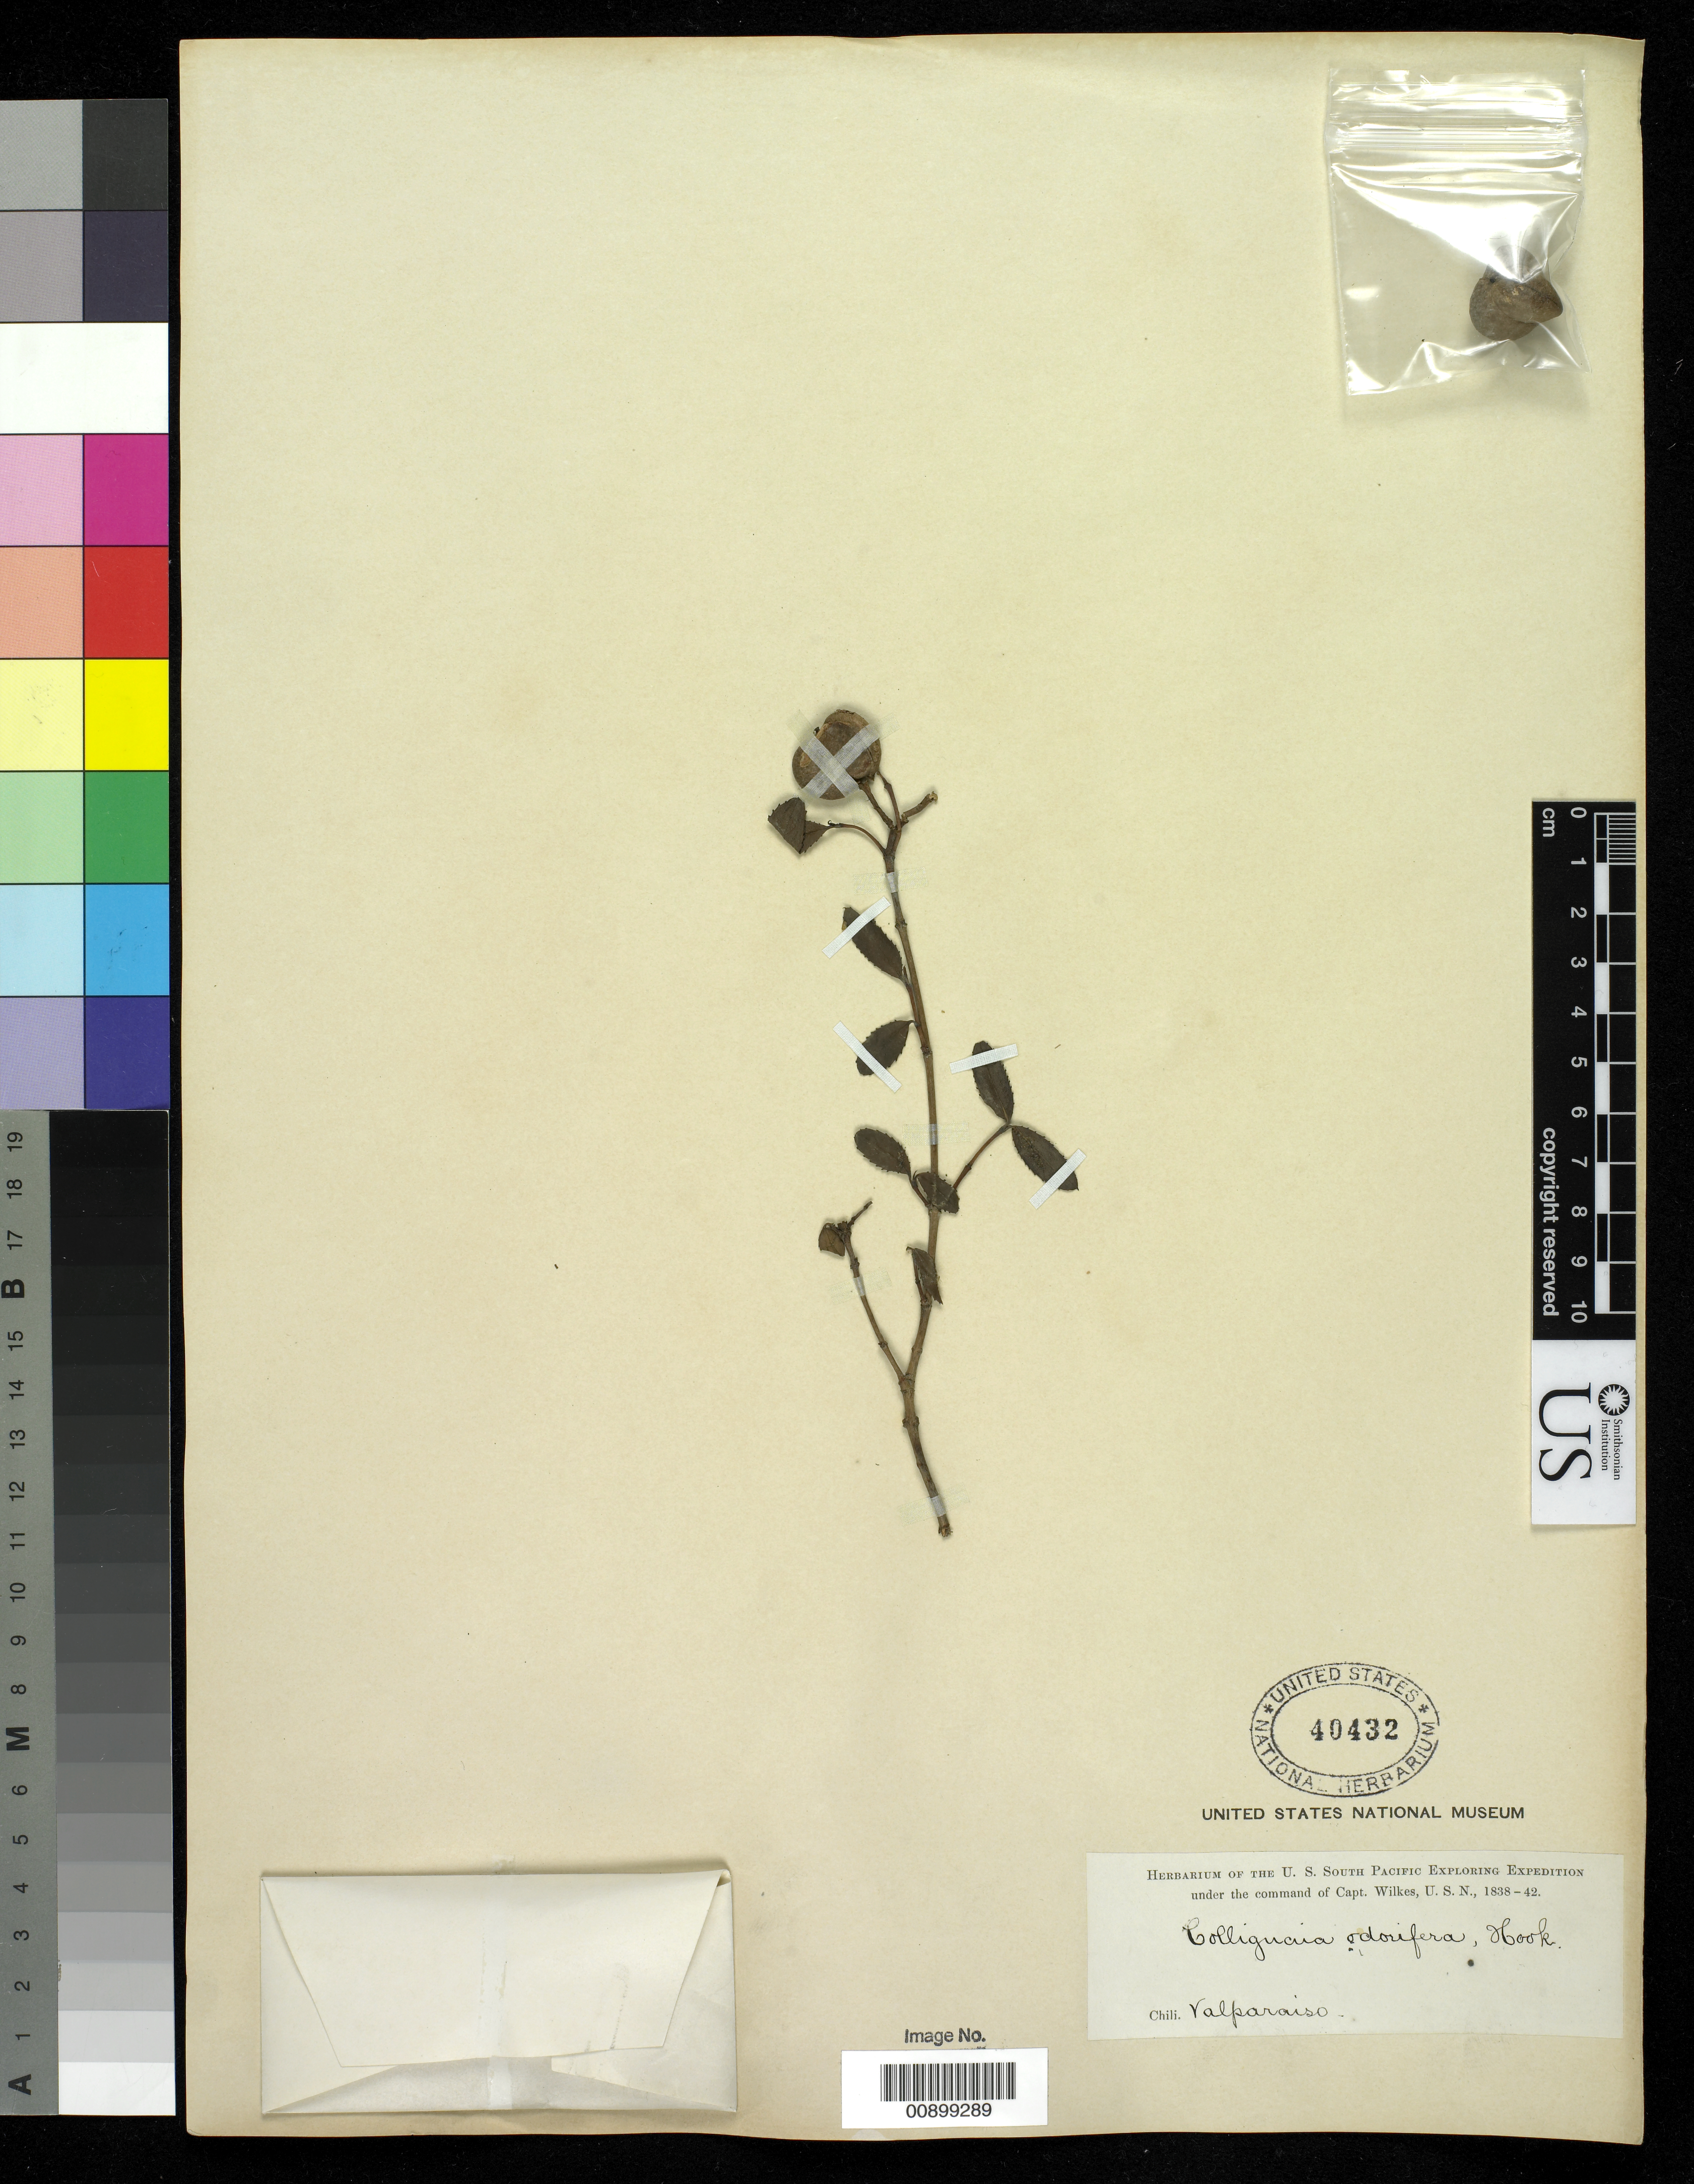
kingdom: Plantae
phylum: Tracheophyta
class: Magnoliopsida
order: Malpighiales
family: Euphorbiaceae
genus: Colliguaja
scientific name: Colliguaja odorifera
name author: Molina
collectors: Wilkes Explor. Exped.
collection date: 1838/1842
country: Chile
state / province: Valparaíso (V)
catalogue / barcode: US 40432